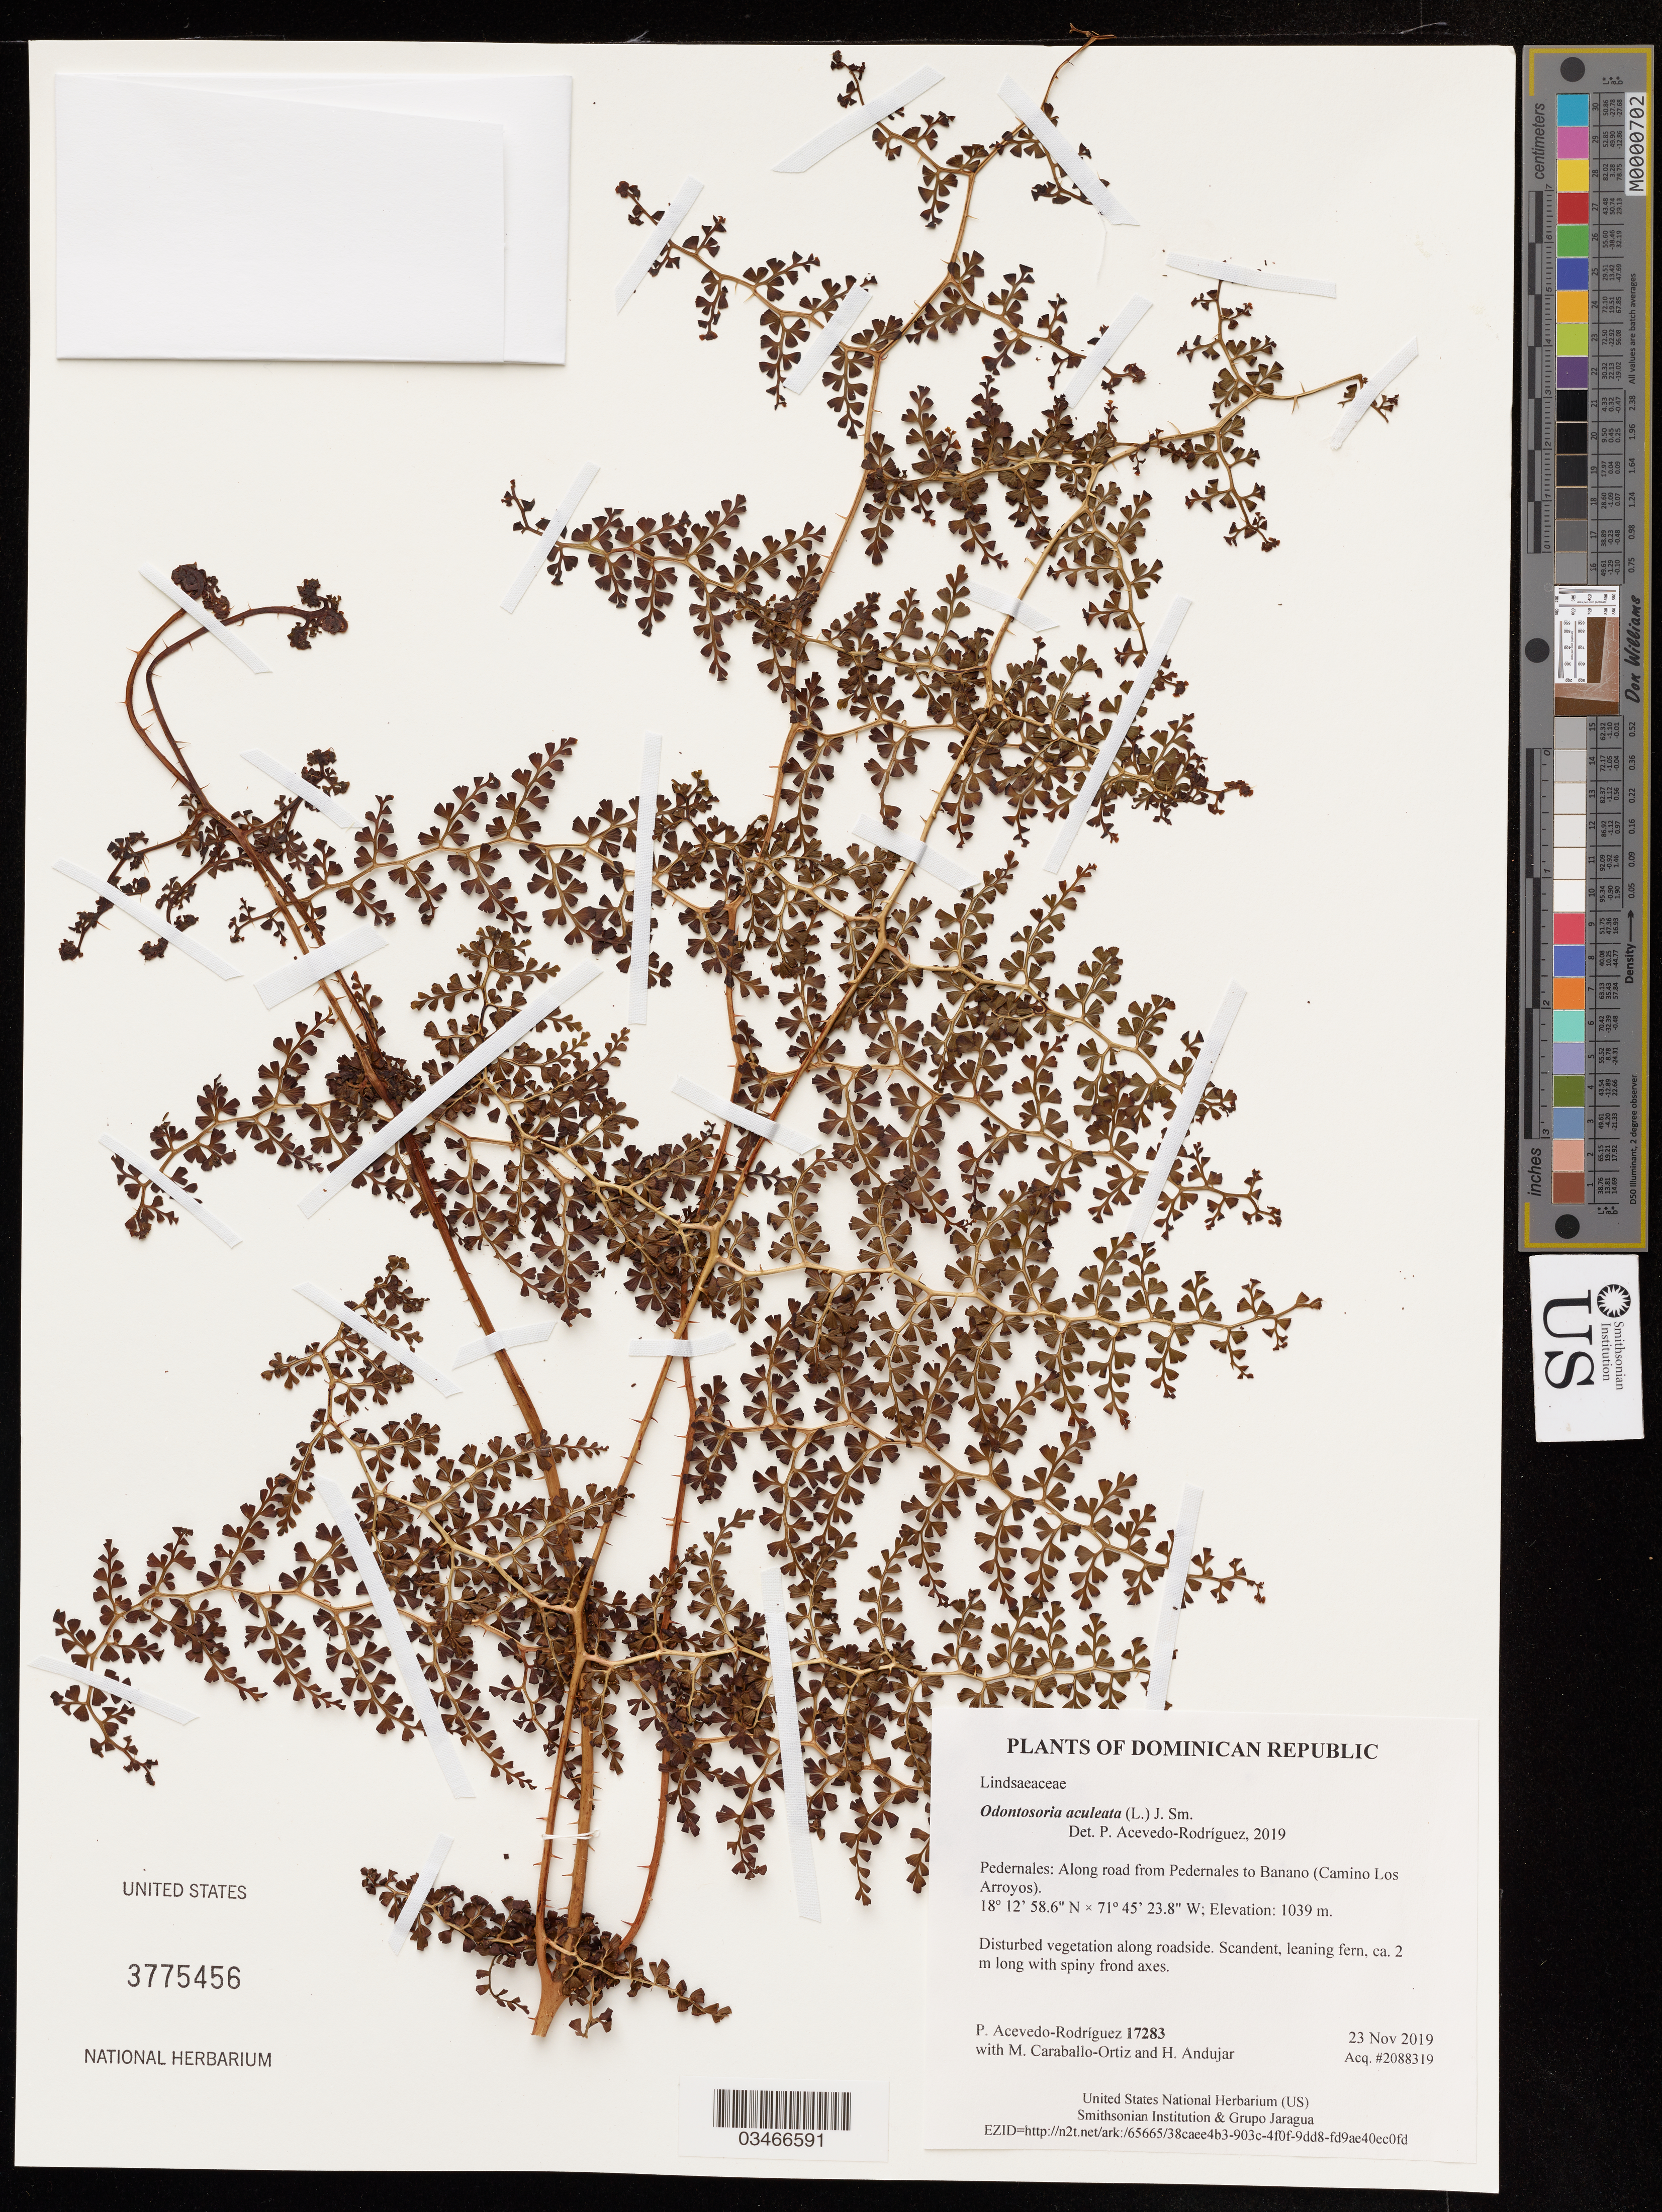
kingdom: Plantae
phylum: Tracheophyta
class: Polypodiopsida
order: Polypodiales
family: Lindsaeaceae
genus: Odontosoria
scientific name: Odontosoria aculeata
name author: (L.) J. Sm.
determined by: Acevedo-Rodriguez, P., (US), Smithsonian Institution - National Museum of Natural History (UNITED STATES)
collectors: P. Acevedo-Rodriguez, M. Caraballo-Ortiz & H. Andujar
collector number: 17283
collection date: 2019-11-23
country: Dominican Republic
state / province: Pedernales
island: Hispaniola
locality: Along road from Pedernales to Banano (Camino Los Arroyos), disturbed roadside vegetation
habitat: Disturbed vegetation along roadside.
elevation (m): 1039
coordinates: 18.21629 N, 71.75661 W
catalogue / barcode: US 3775456